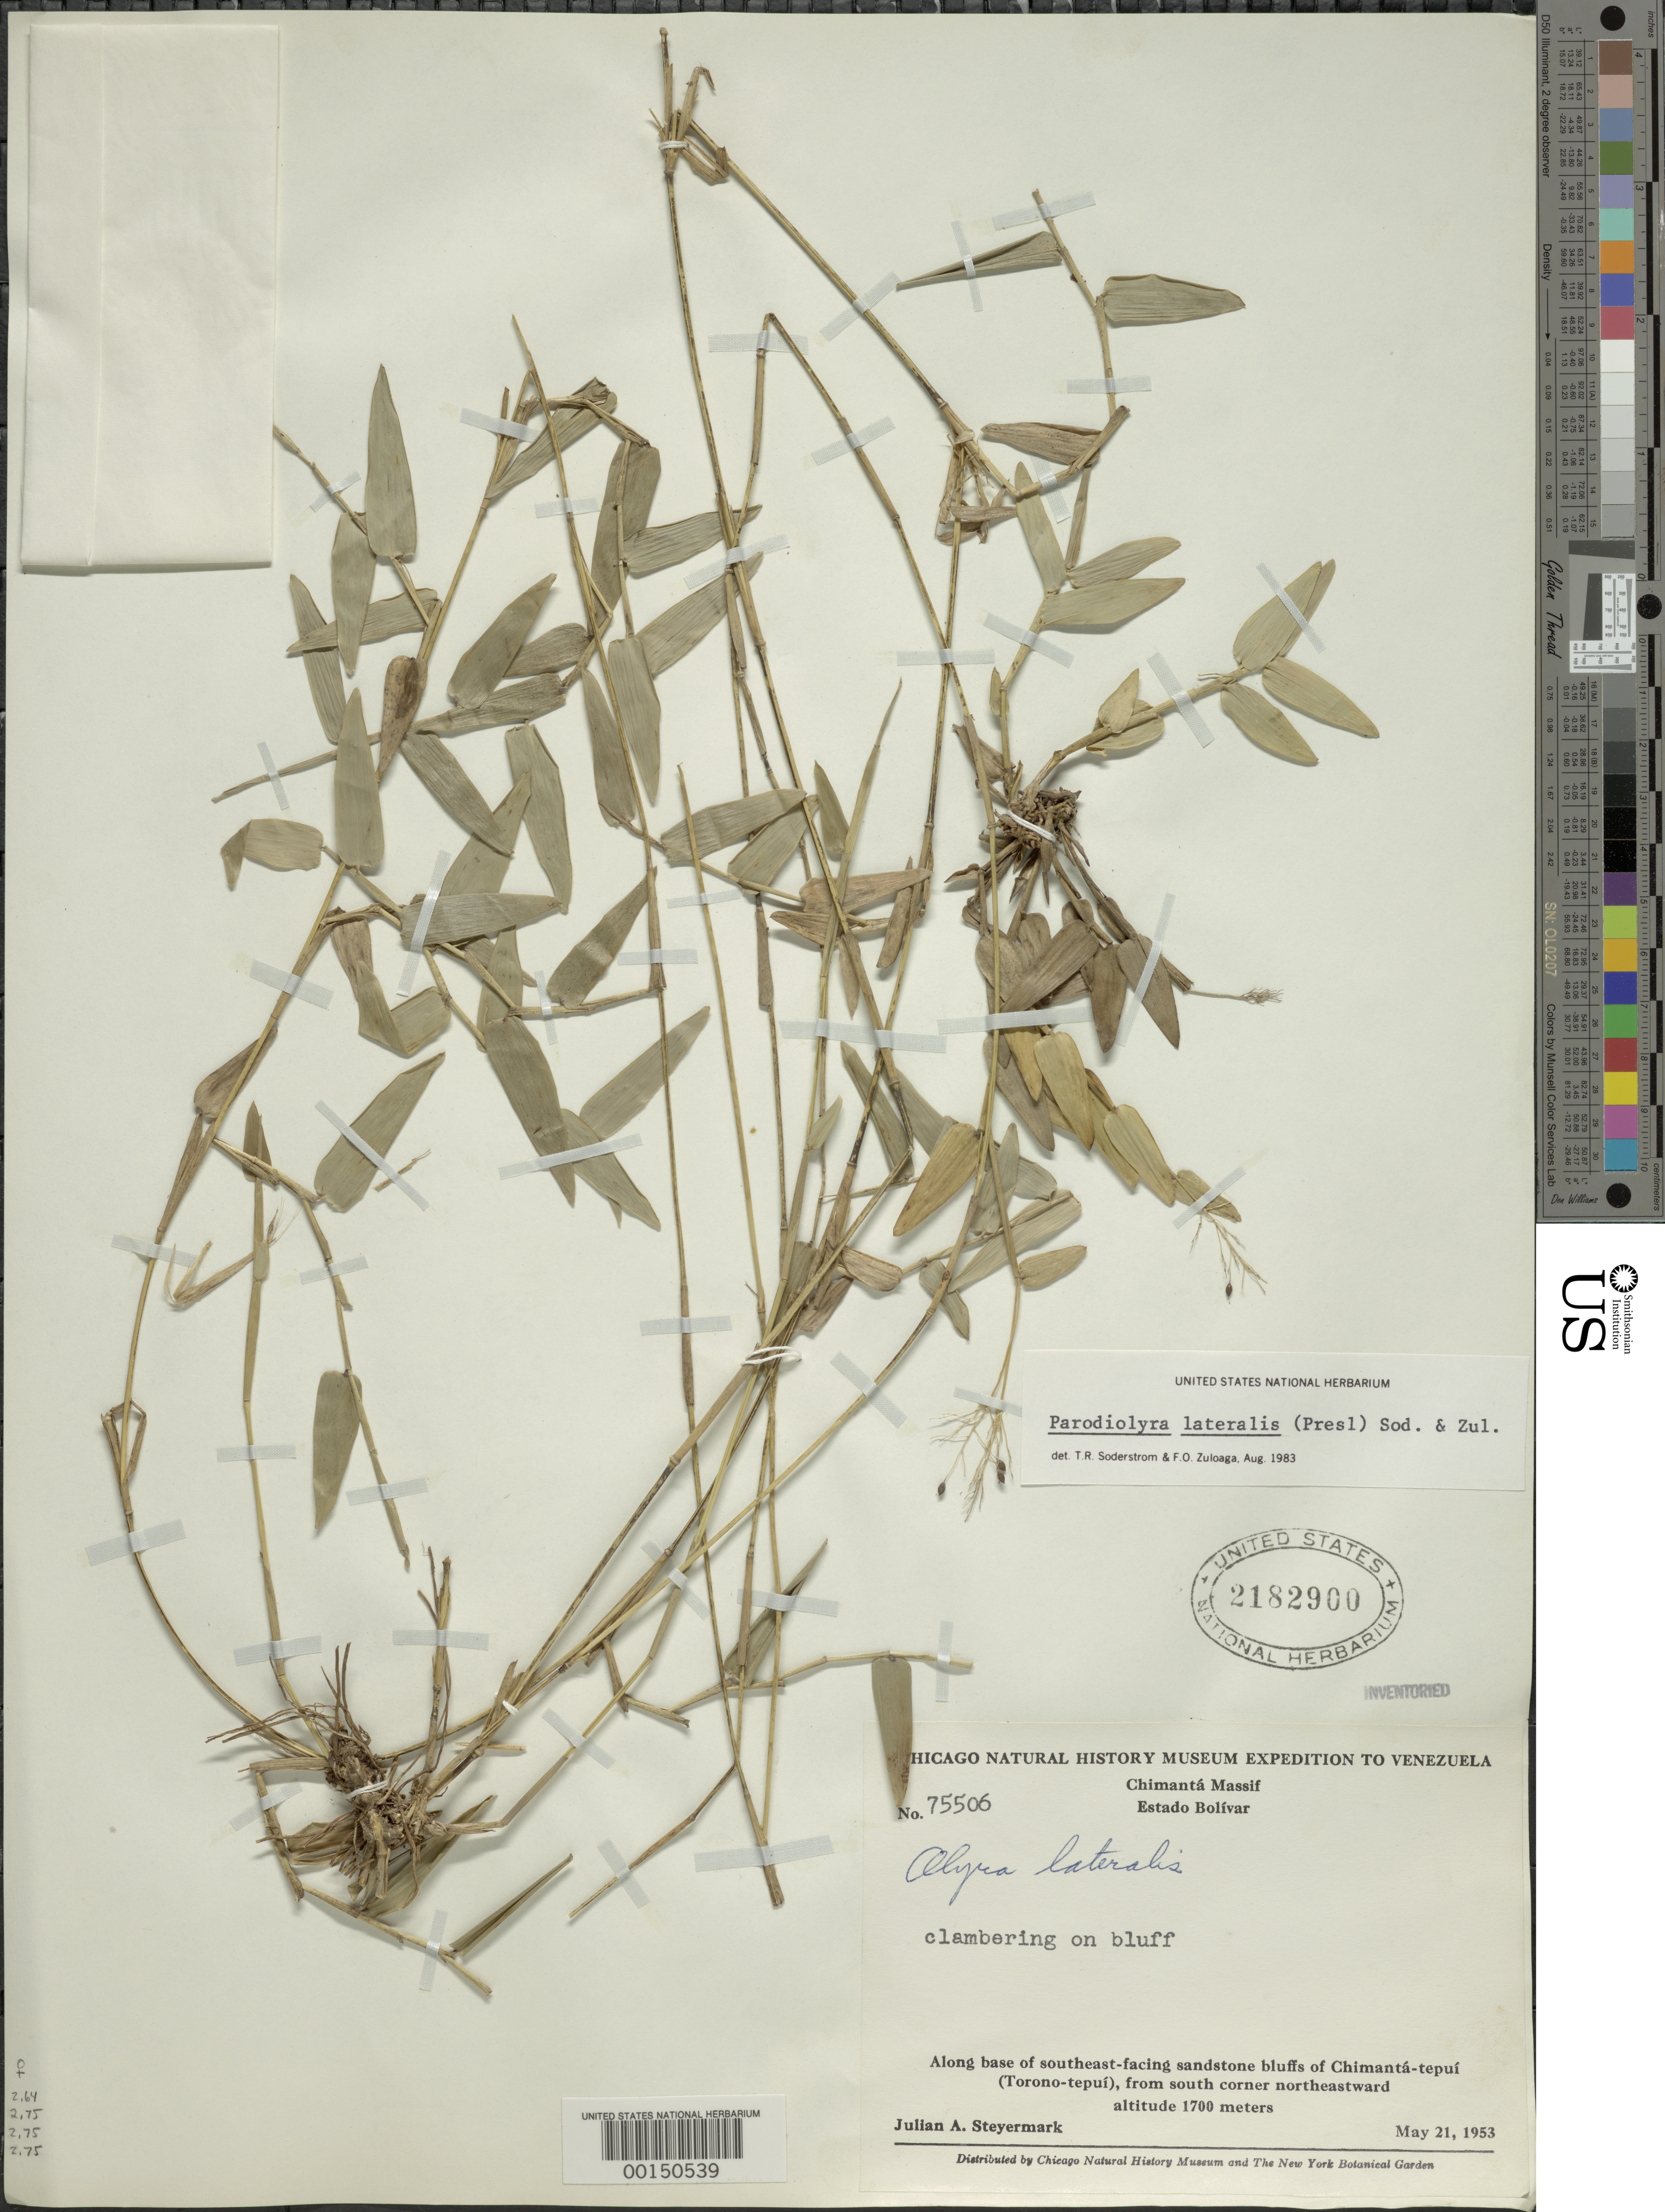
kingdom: Plantae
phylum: Tracheophyta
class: Liliopsida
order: Poales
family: Poaceae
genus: Parodiolyra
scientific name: Parodiolyra lateralis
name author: (J. Presl ex Nees) Soderstr. & Zuloaga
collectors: J. Steyermark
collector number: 75506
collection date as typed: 21 May 1953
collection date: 1953-05-21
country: Venezuela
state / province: Bolivar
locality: Chimanta massif, steyermark falls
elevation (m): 1700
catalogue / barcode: US 2182900